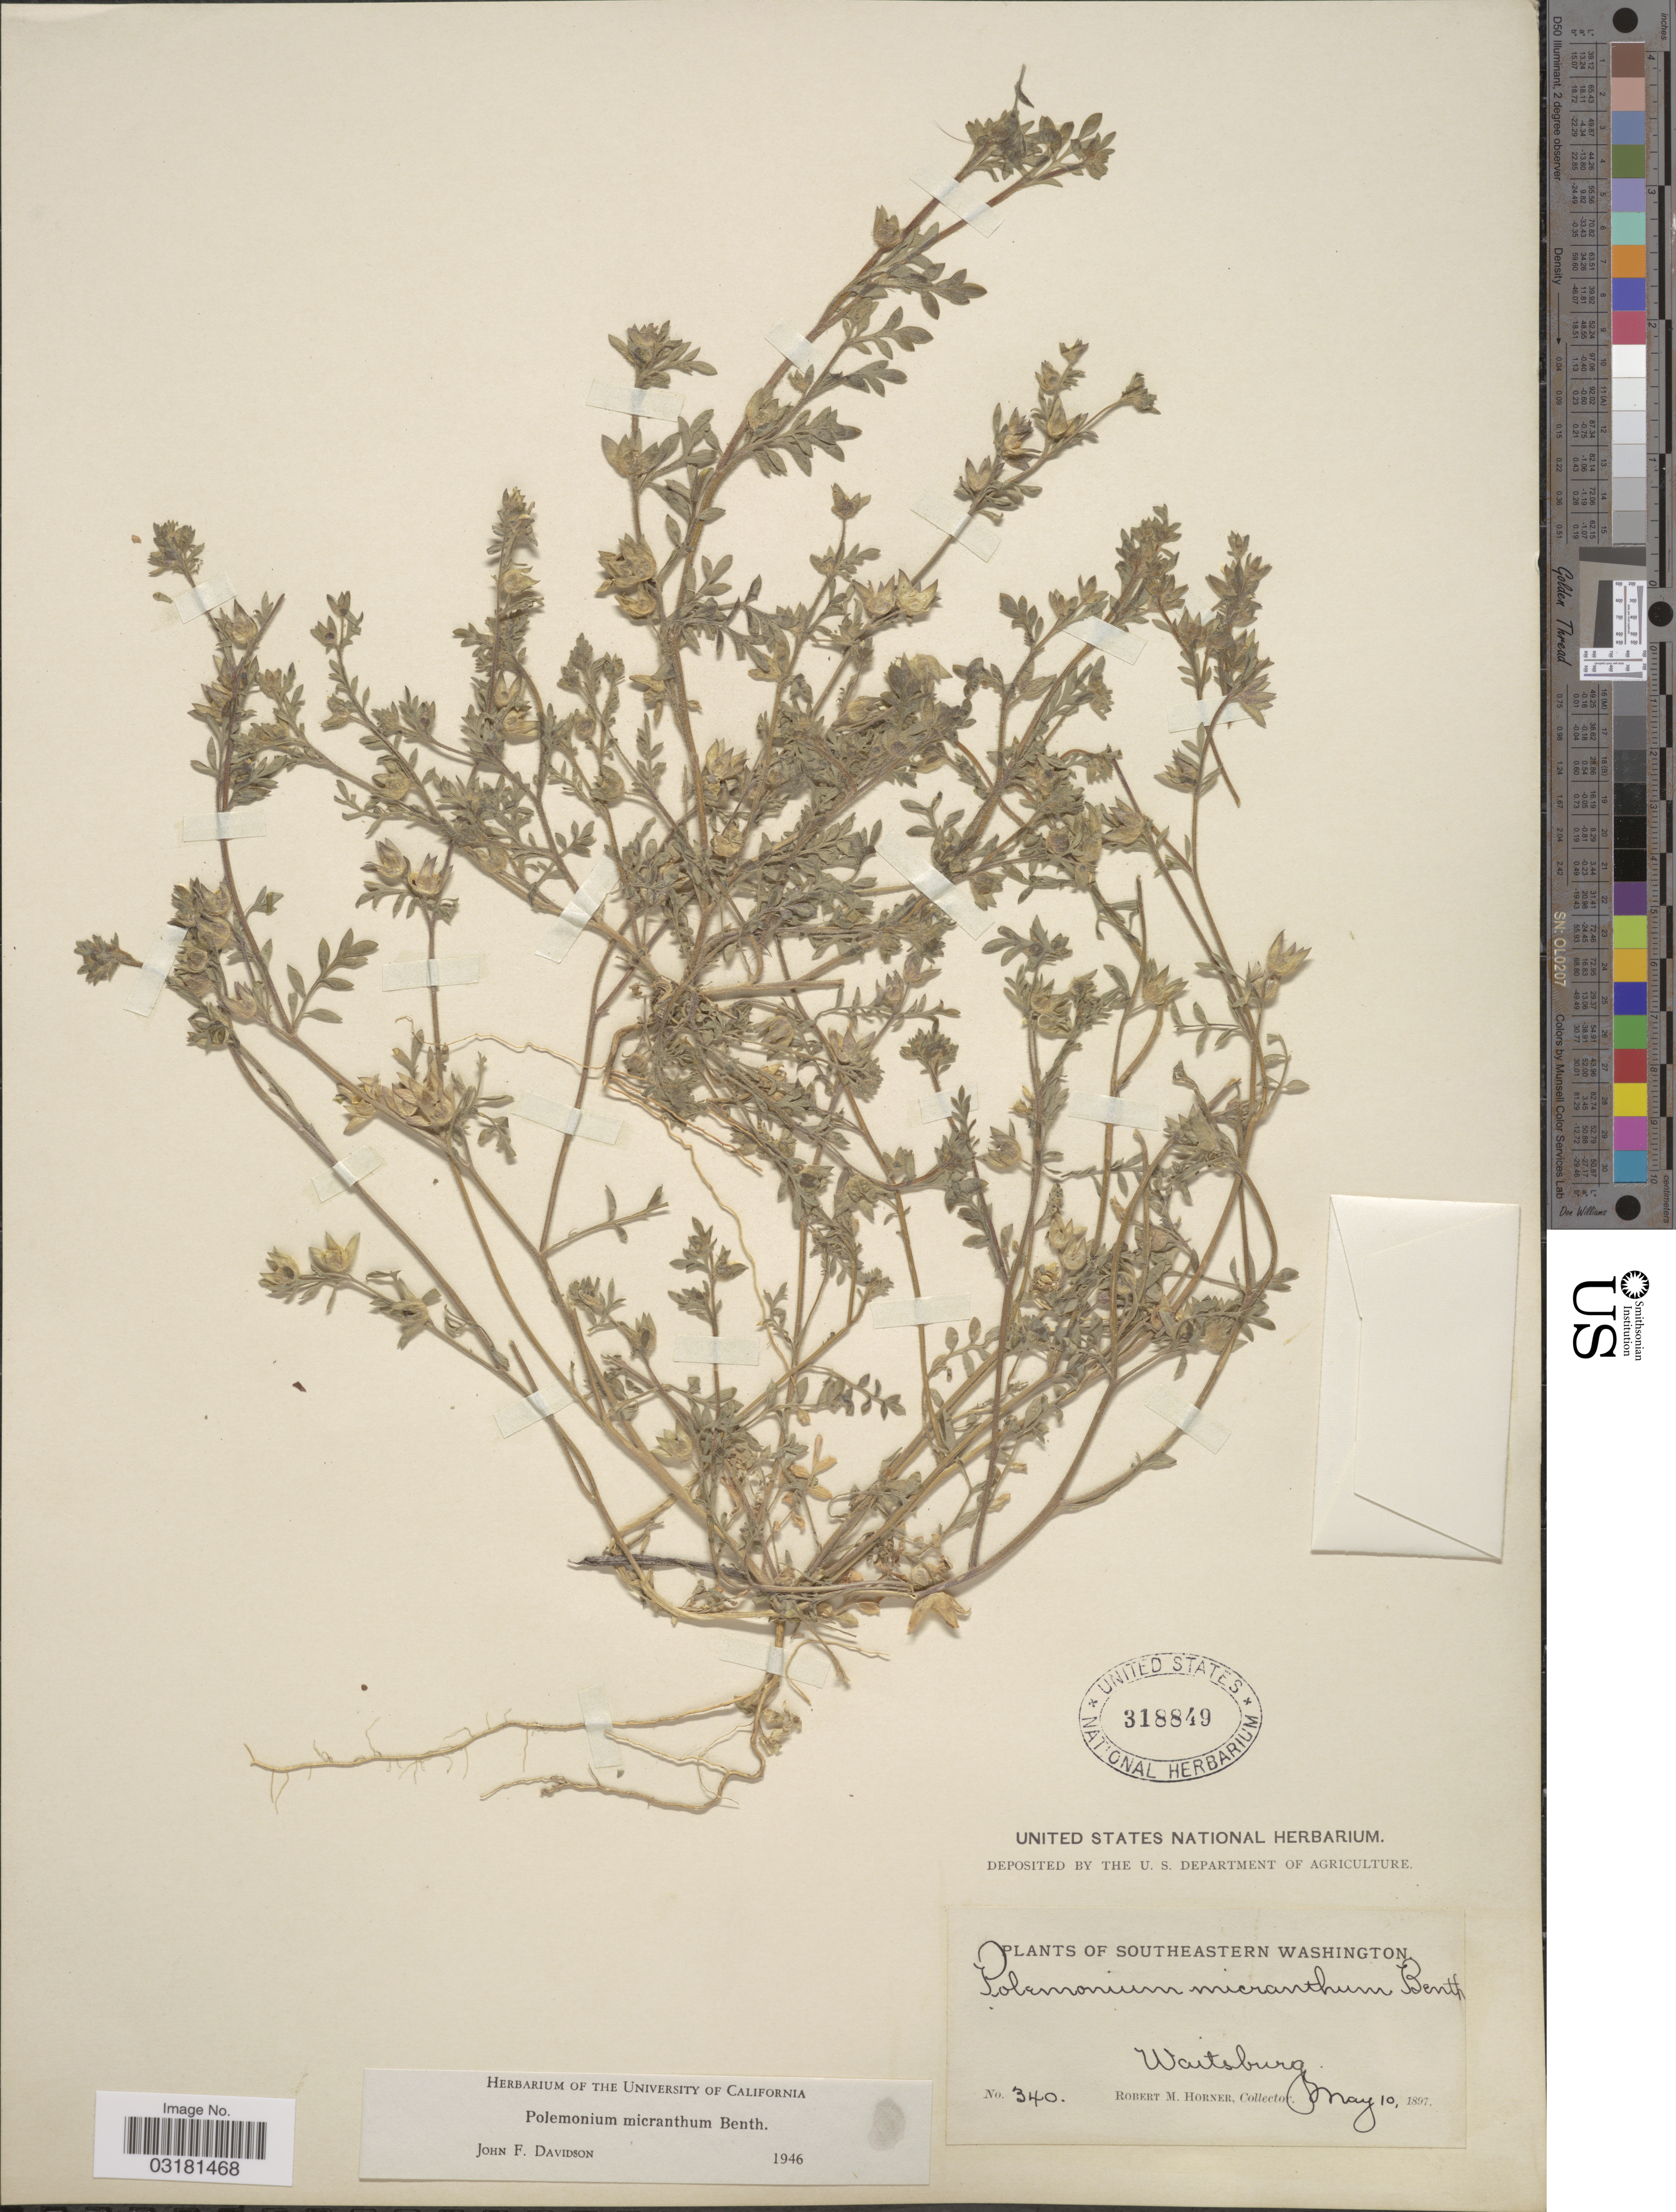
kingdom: Plantae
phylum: Tracheophyta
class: Magnoliopsida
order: Ericales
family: Polemoniaceae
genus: Polemonium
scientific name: Polemonium micranthum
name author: Benth.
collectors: R. Horner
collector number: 340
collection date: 1897-05-10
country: United States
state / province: Washington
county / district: Walla Walla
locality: Southeastern Washington. Waitsburg.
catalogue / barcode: US 318849